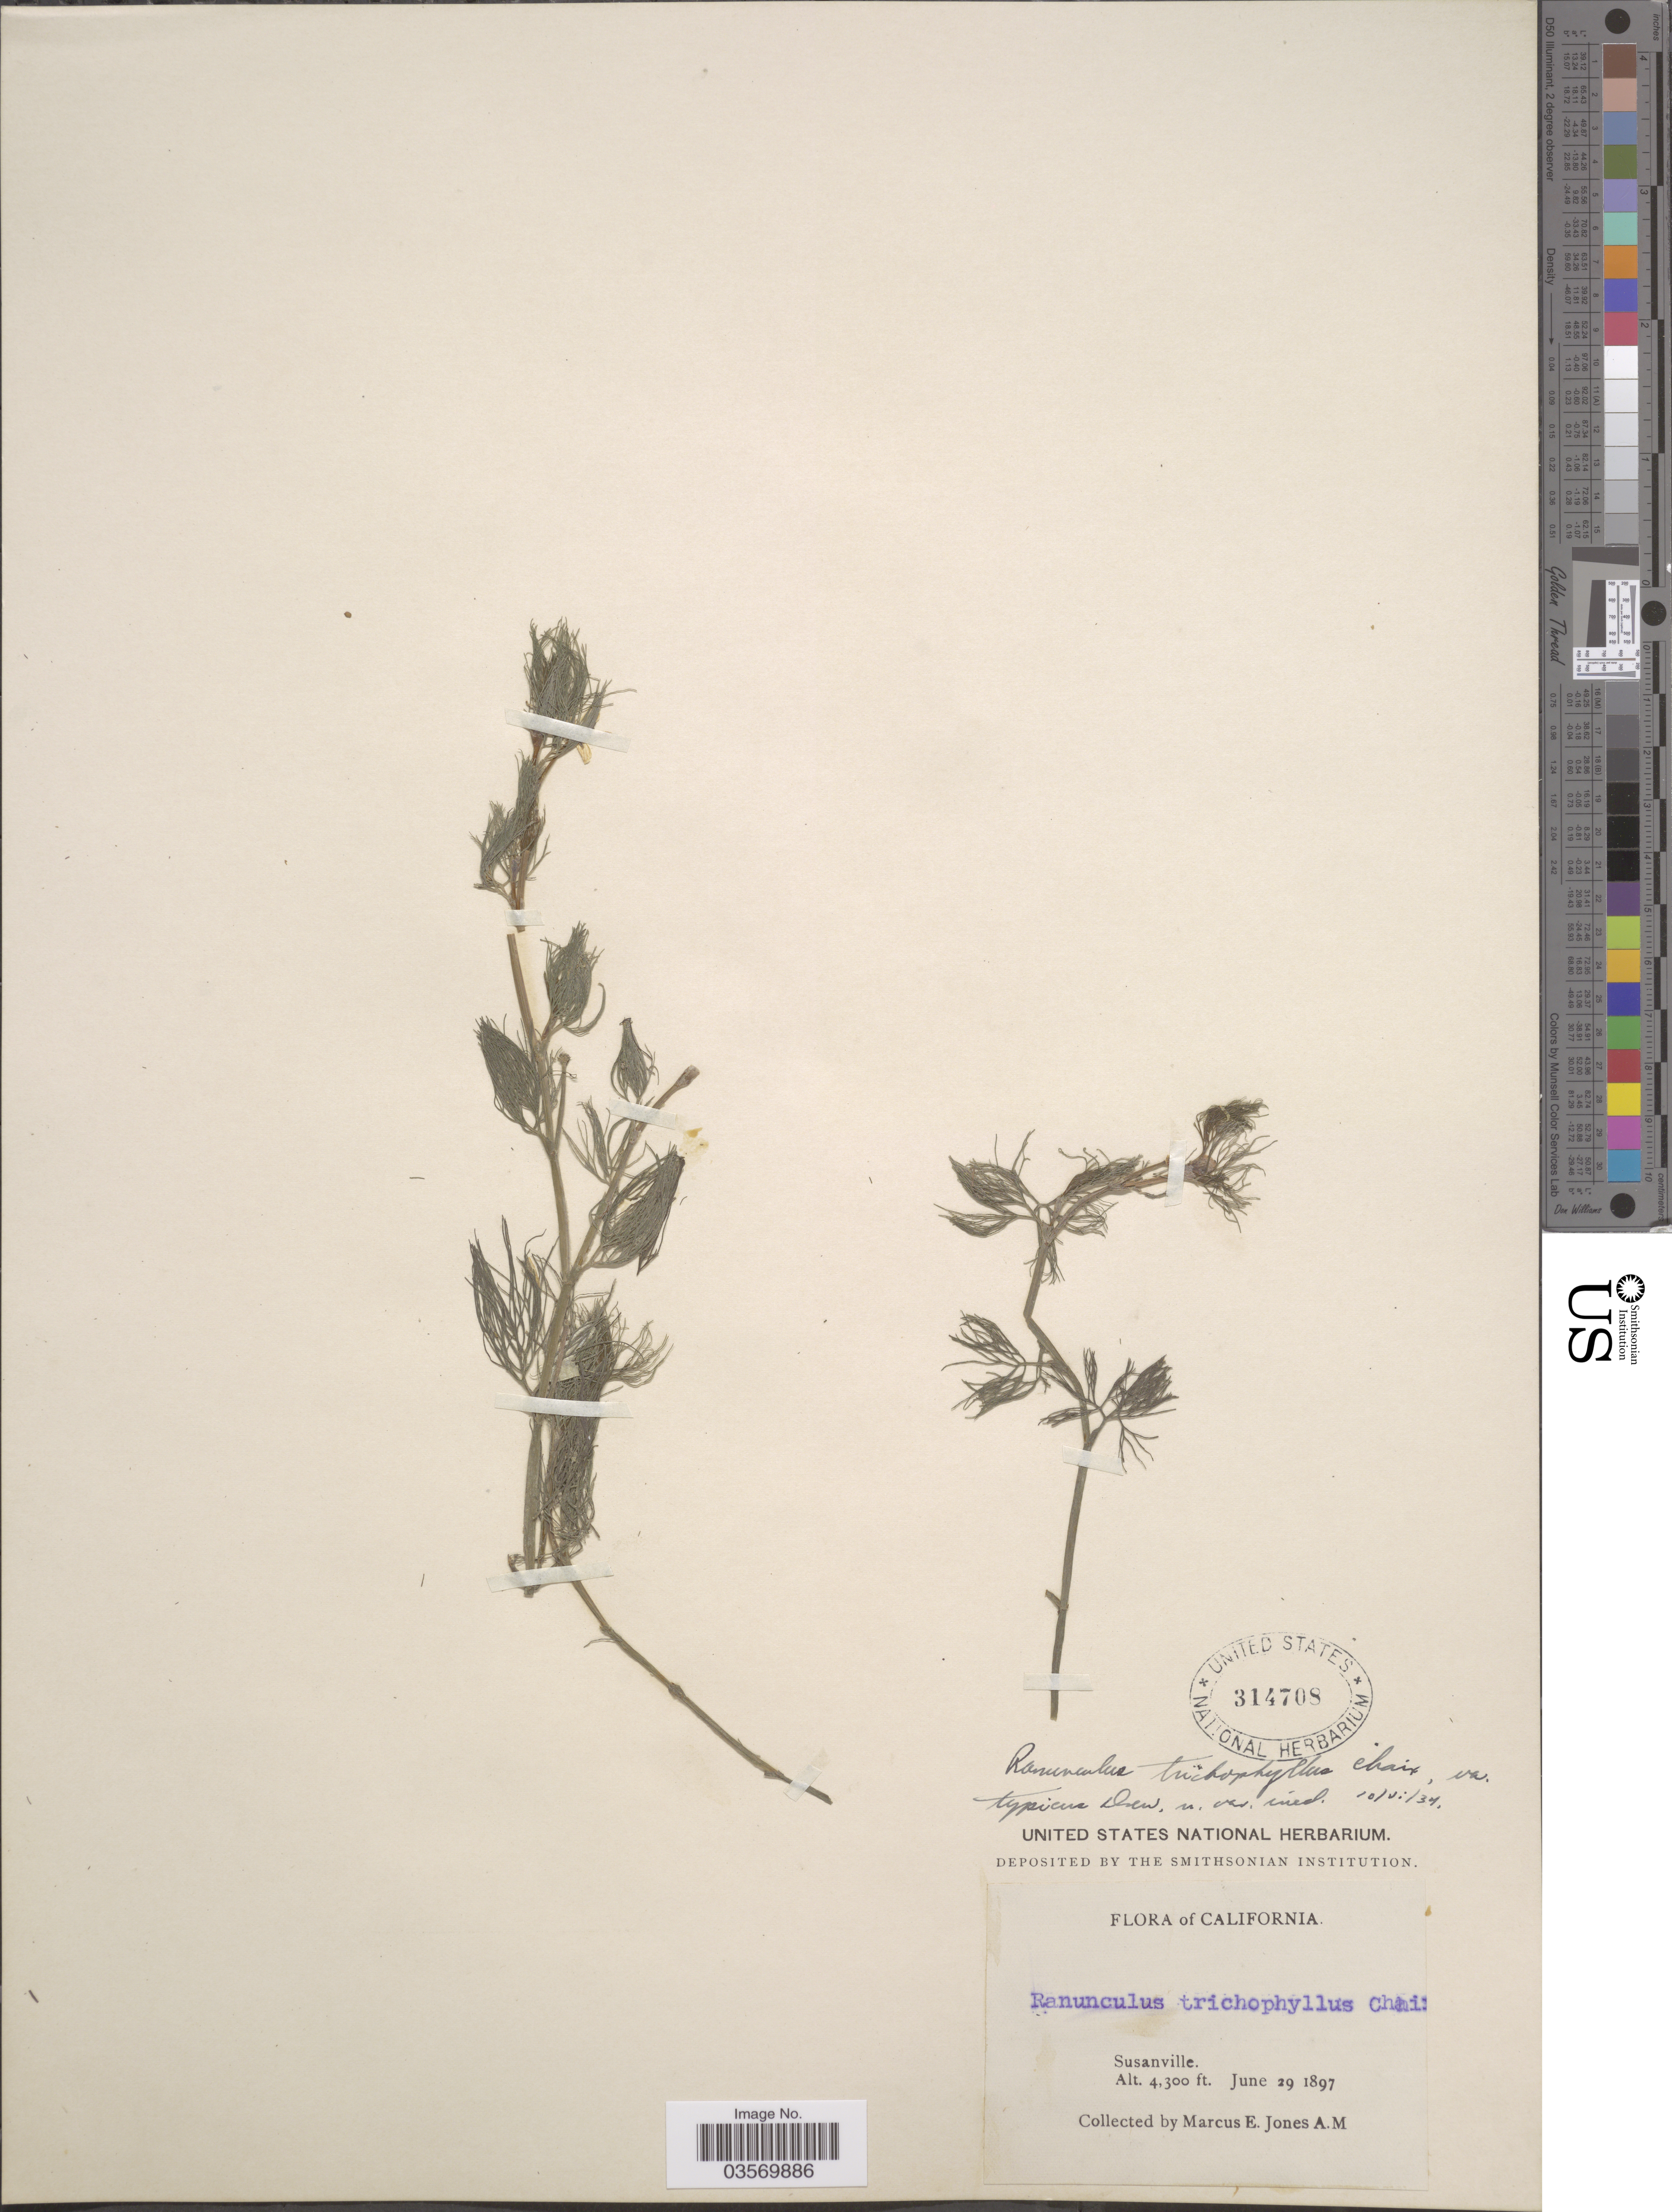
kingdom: Plantae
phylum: Tracheophyta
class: Magnoliopsida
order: Ranunculales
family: Ranunculaceae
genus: Ranunculus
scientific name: Ranunculus trichophyllus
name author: Chaix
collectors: M. E. Jones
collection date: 1897-06-29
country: United States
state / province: California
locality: Susanville.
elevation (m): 1311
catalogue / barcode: US 314708